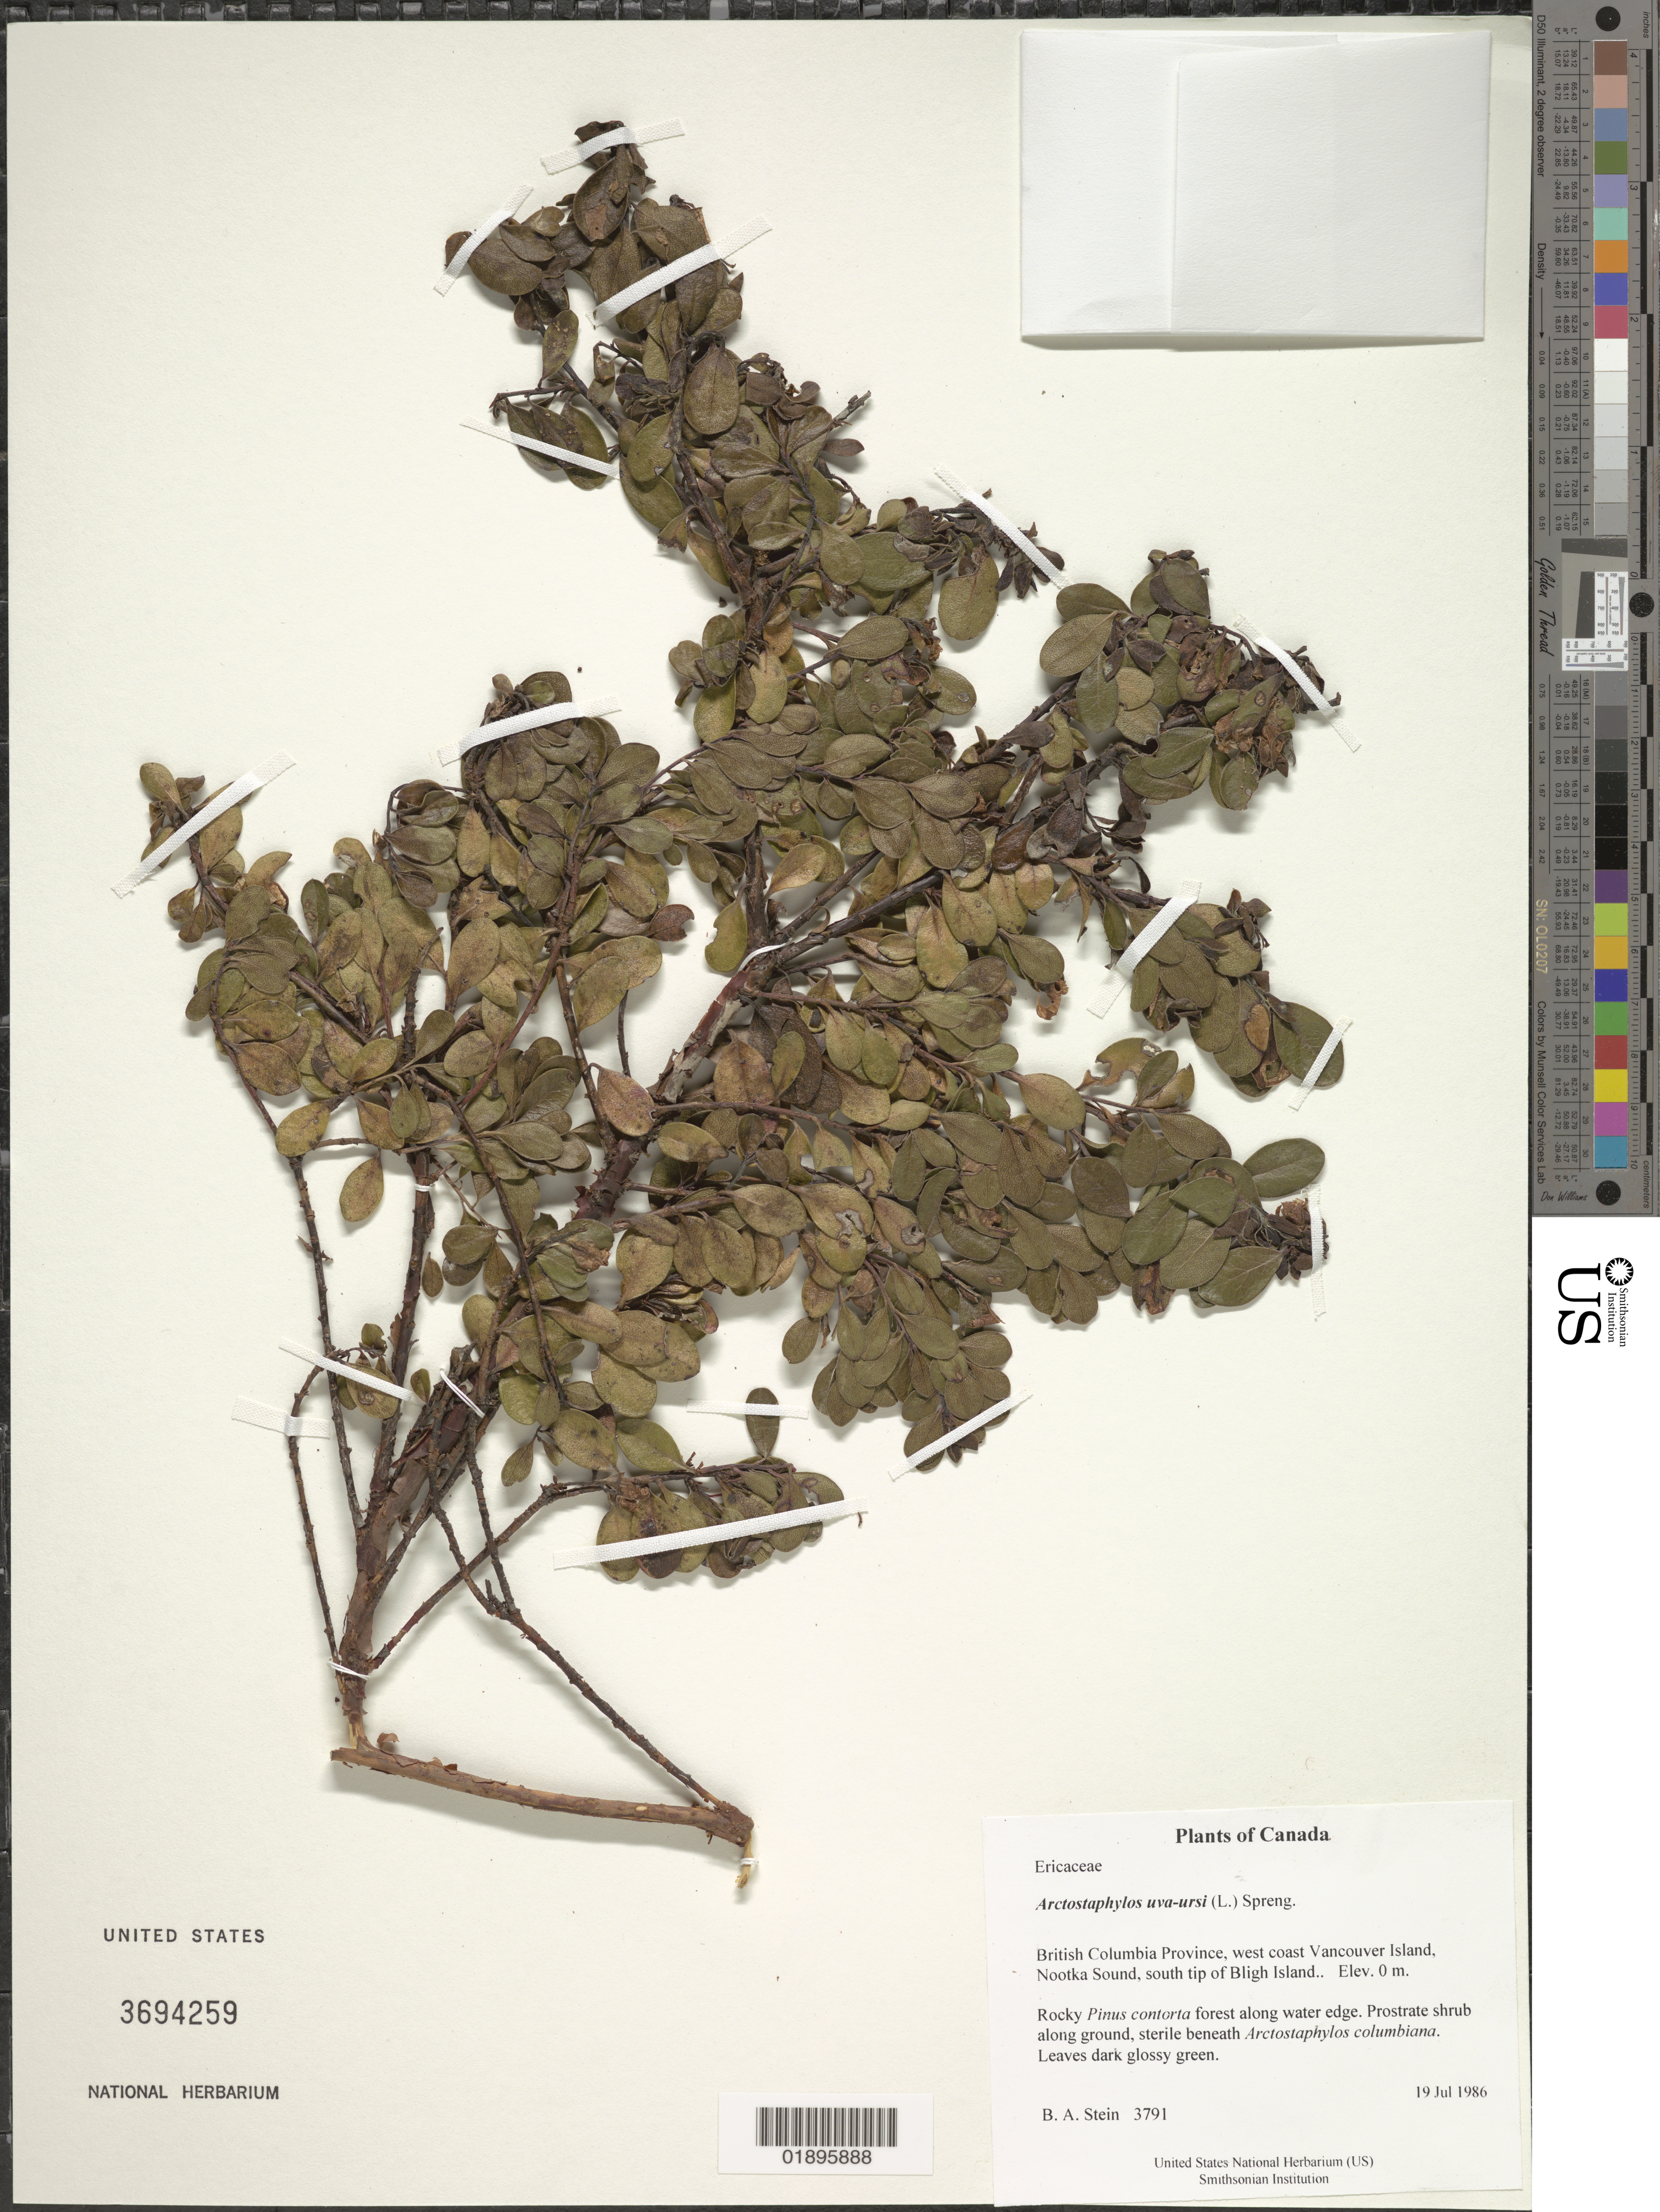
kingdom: Plantae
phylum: Tracheophyta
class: Magnoliopsida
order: Ericales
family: Ericaceae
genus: Arctostaphylos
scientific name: Arctostaphylos uva-ursi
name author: (L.) Spreng.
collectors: B. A. Stein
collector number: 3791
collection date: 1986-07-19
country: Canada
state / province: British Columbia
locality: West coast Vancouver Island, Nootka Sound, south tip of Bligh Island.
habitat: Rocky forest along water edge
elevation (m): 0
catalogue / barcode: US 3694259